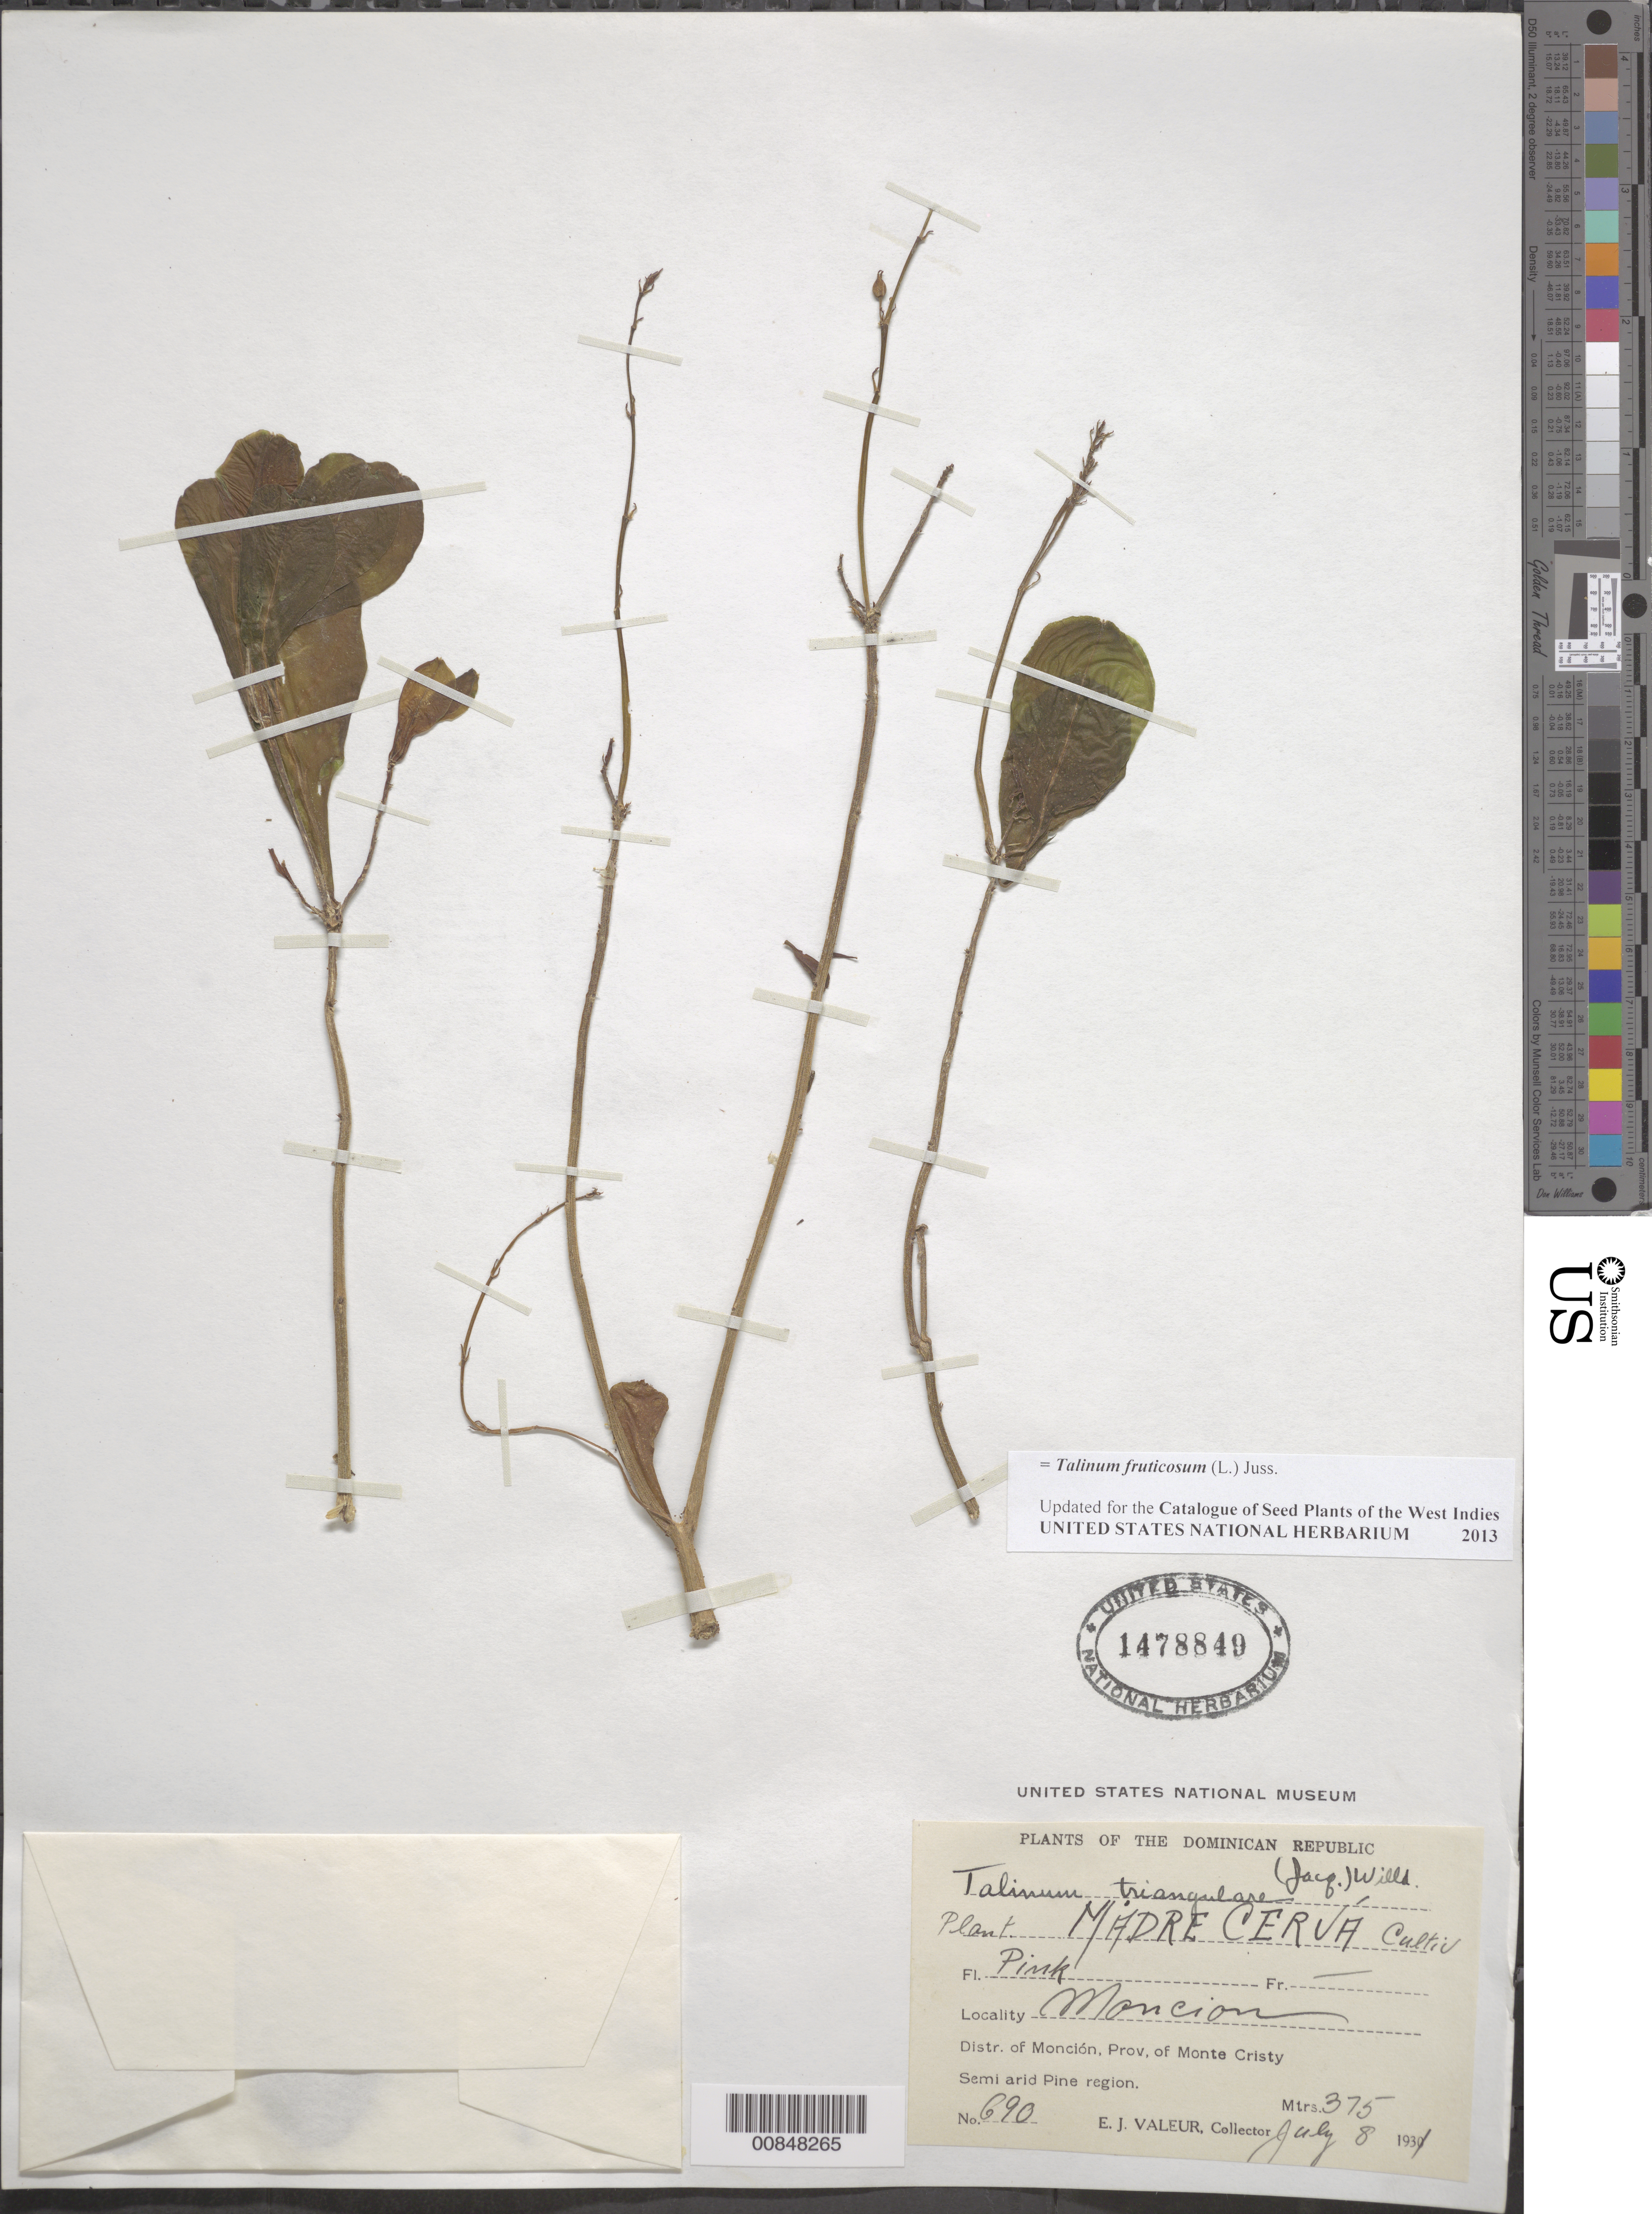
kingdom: Plantae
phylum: Tracheophyta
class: Magnoliopsida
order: Caryophyllales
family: Talinaceae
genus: Talinum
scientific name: Talinum fruticosum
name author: (L.) Juss.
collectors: E. Valeur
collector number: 690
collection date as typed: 08 Jul 1931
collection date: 1931-07-08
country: Dominican Republic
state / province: Monte Cristi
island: Hispaniola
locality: Monción. Distr. of Monción.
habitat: Semi arid Pine region.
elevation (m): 375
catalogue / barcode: US 1478849